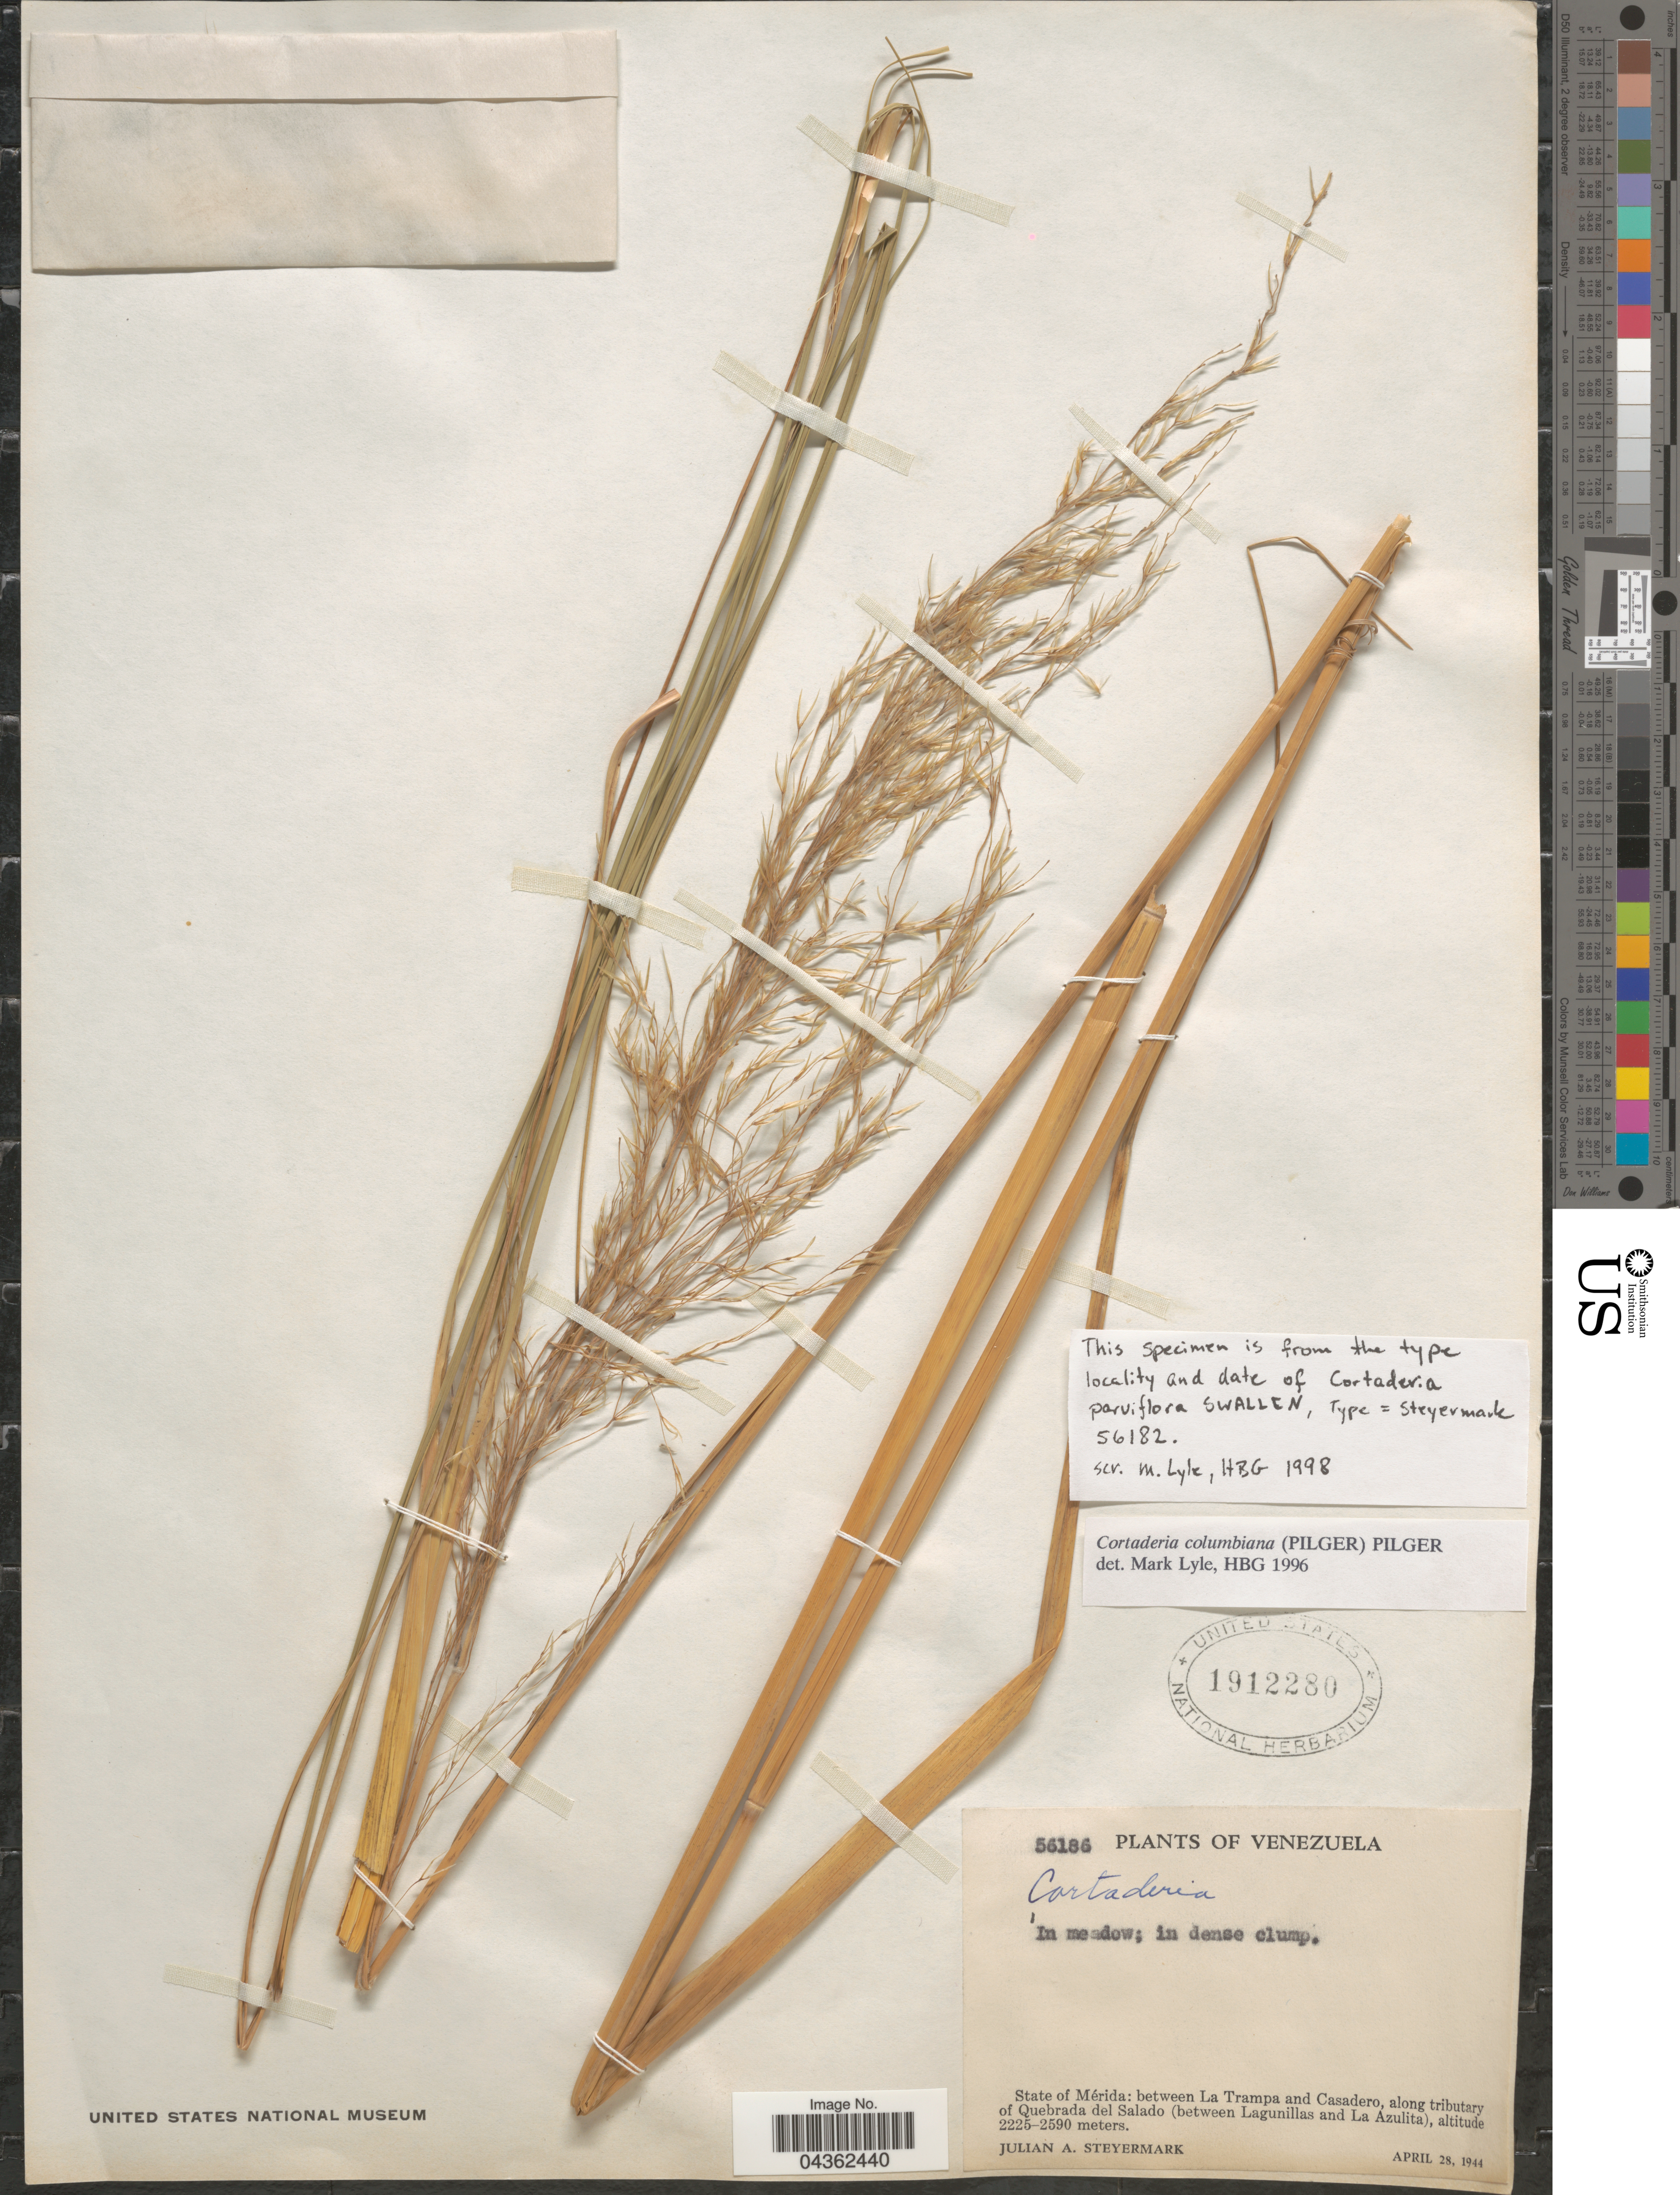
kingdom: Plantae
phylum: Tracheophyta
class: Liliopsida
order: Poales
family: Poaceae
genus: Cortaderia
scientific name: Cortaderia columbiana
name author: (Pilg.) Pilg.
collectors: J. Steyermark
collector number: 56186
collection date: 1944-04-28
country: Venezuela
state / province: Merida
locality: Between La Trampa and Casadero, along tributary of Quebrada del Salado (between Lagunillas and La Azulita).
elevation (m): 2225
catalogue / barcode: US 1912280